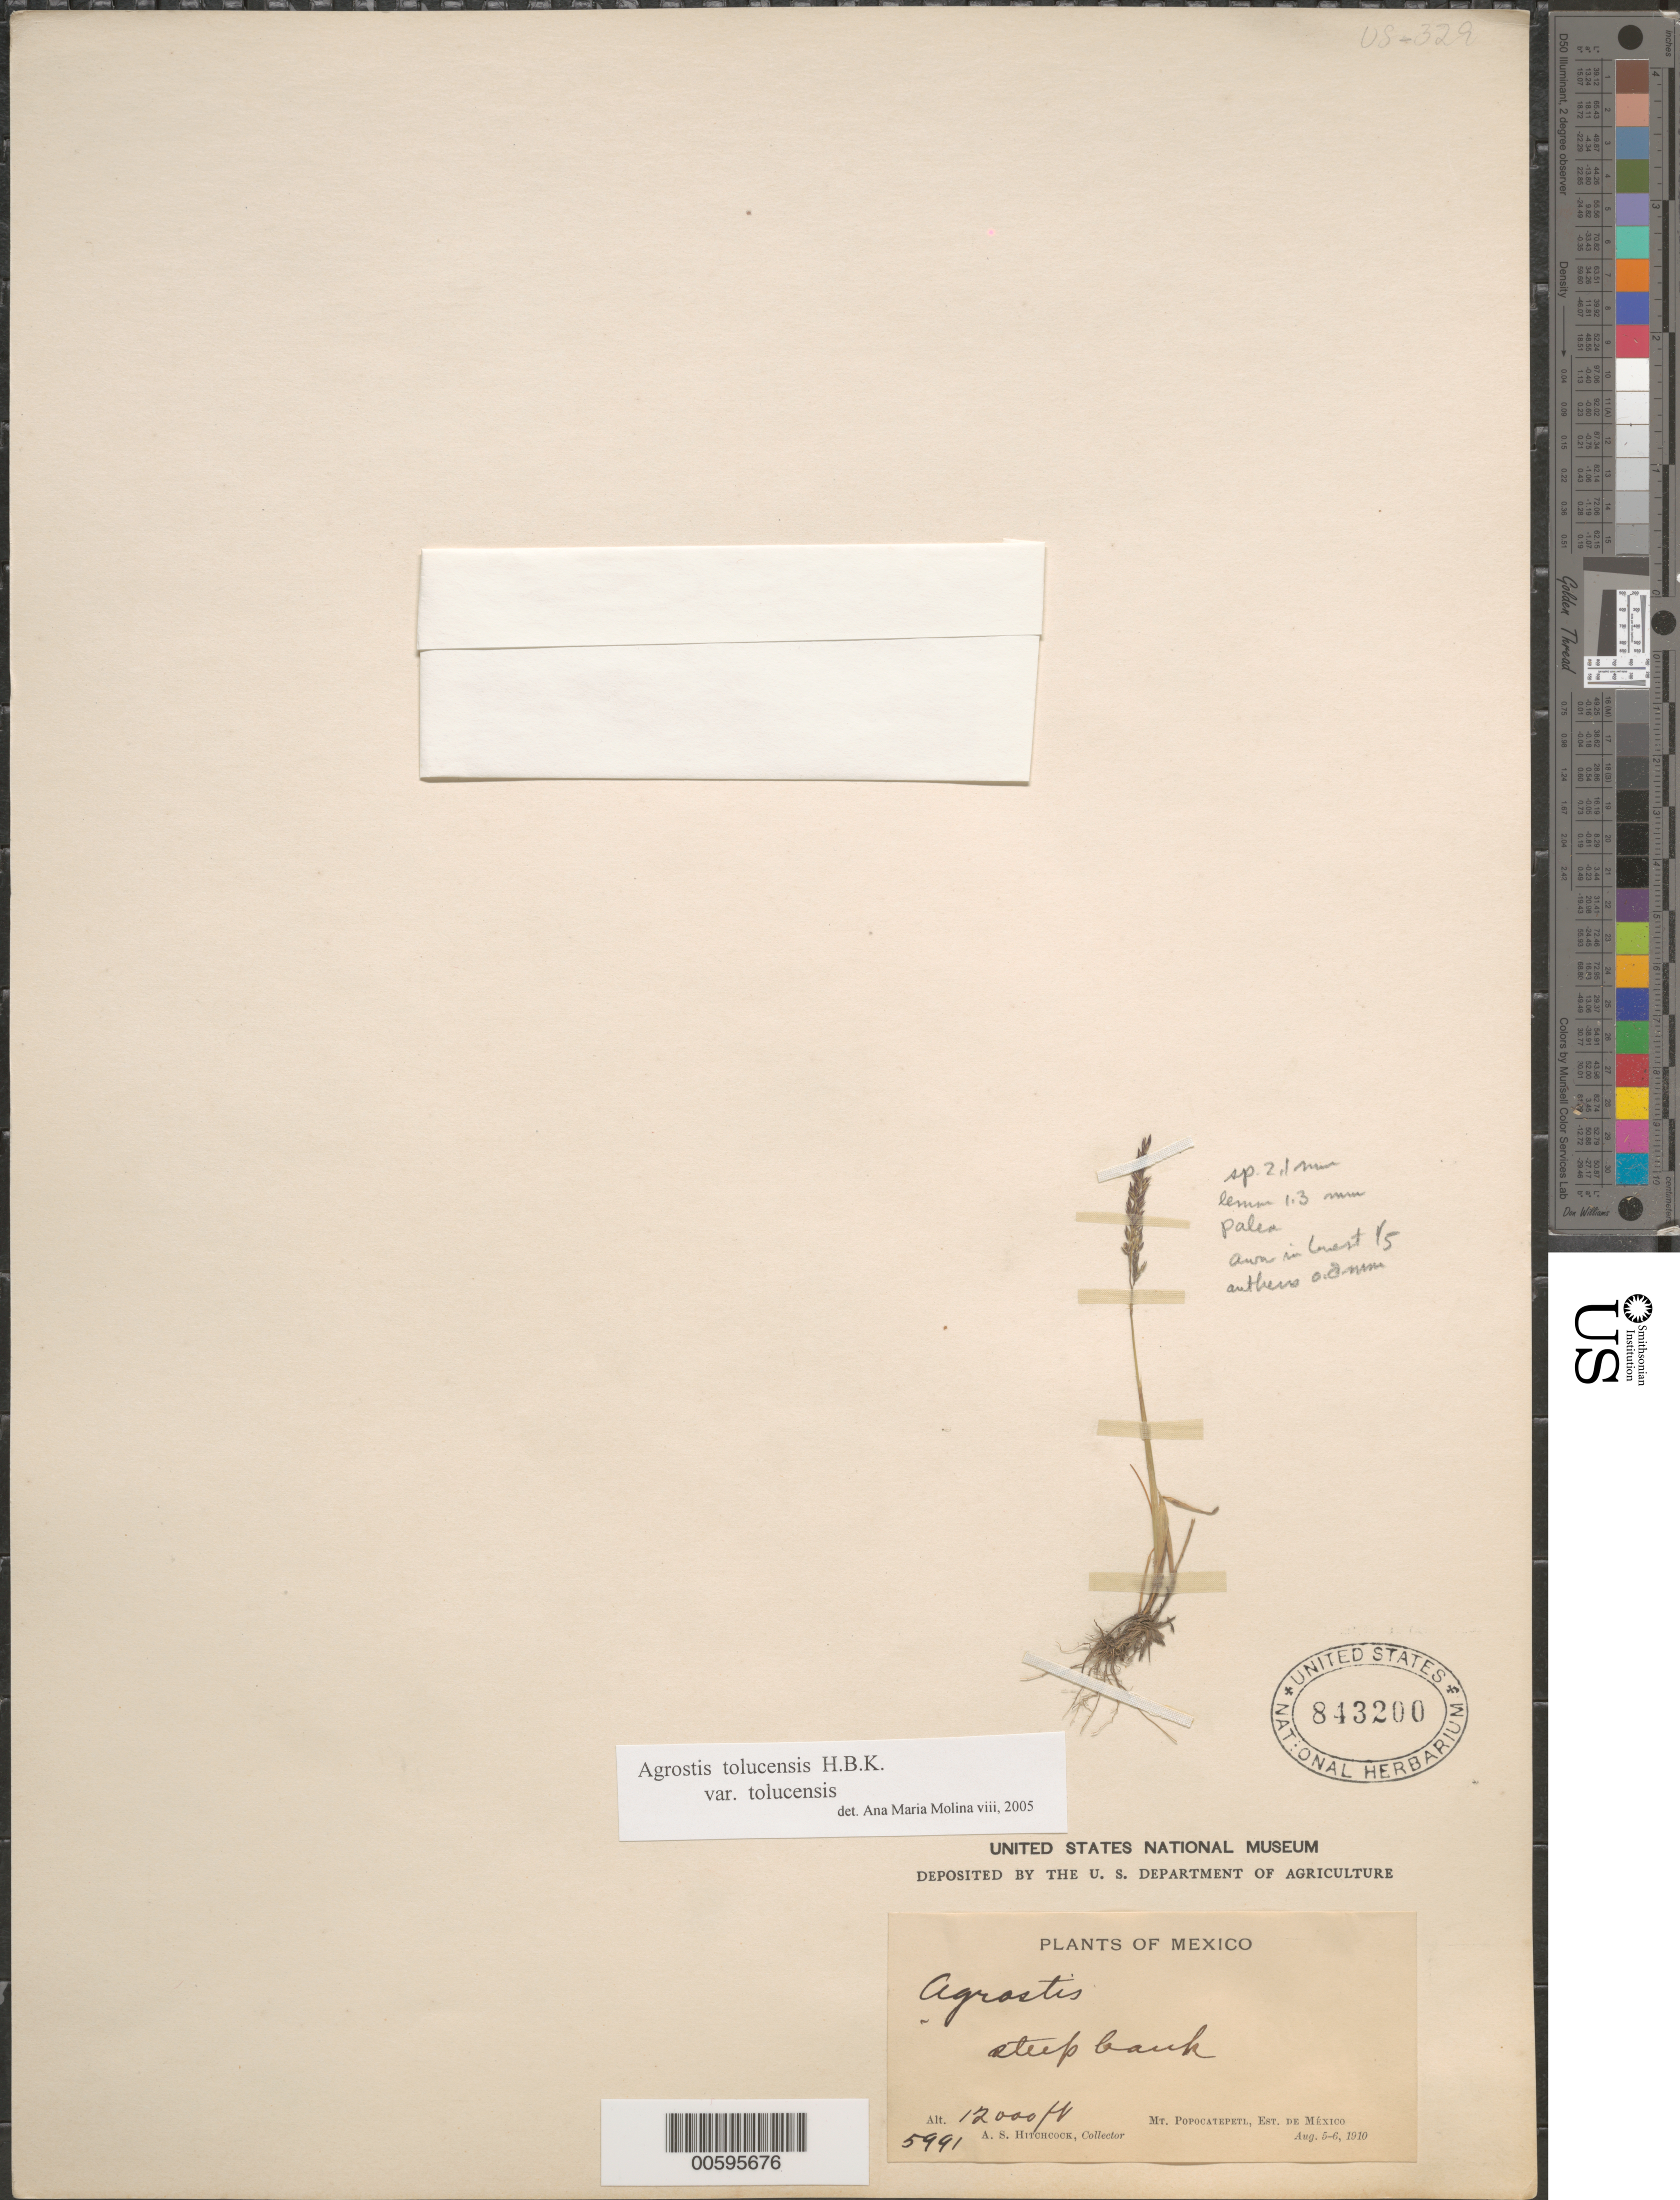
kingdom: Plantae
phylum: Tracheophyta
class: Liliopsida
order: Poales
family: Poaceae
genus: Agrostis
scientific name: Agrostis tolucensis Kunth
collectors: A. S. Hitchcock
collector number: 5991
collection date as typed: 05 Aug 1910 to 06 Aug 1910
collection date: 1910-08-05/1910-08-06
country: Mexico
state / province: México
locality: Mt. Popocatepetl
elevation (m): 3658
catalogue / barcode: US 843200